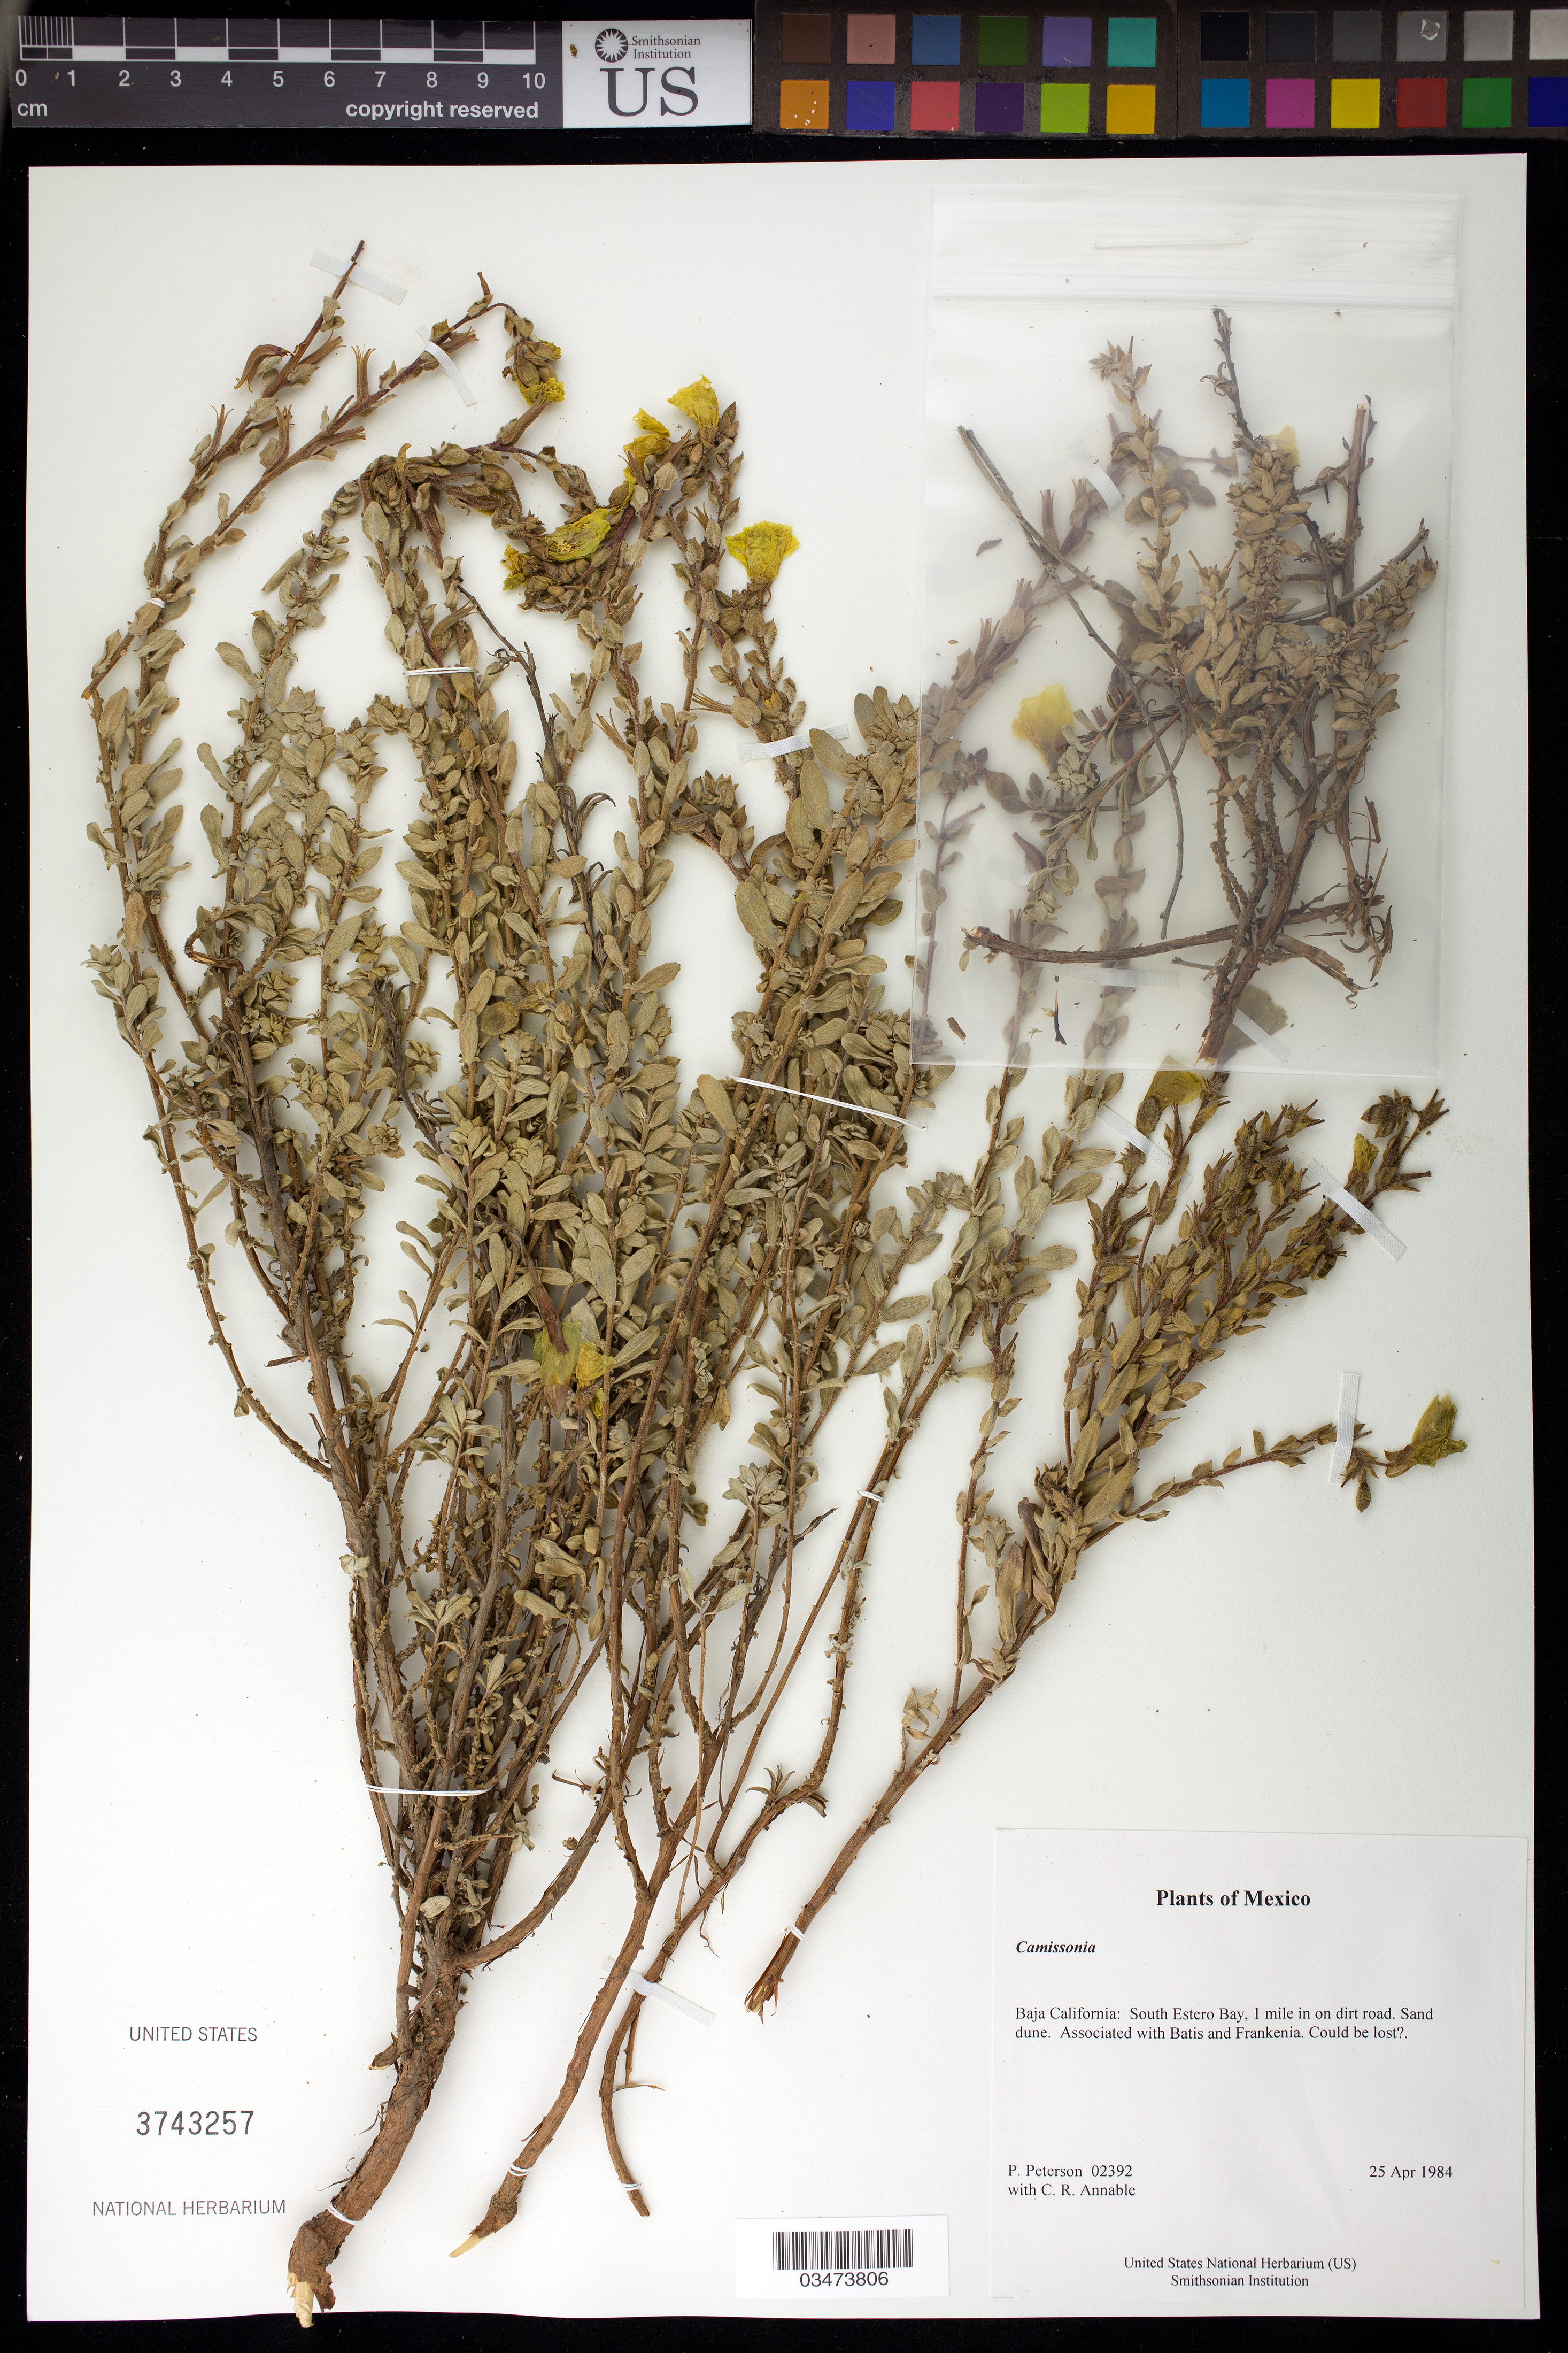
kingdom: Plantae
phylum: Tracheophyta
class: Magnoliopsida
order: Myrtales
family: Onagraceae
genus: Camissoniopsis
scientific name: Camissoniopsis cheiranthifolia subsp. suffruticosa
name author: (S. Watson) W.L. Wagner & Hoch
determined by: Wagner, W. L., (BOT), Smithsonian Institution - National Museum of Natural History (UNITED STATES)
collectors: P. M. Peterson & C. R. Annable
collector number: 02392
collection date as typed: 25 Apr 1984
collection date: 1984-04-25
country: Mexico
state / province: Baja California Norte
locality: South Estero Bay, 1 mile in on dirt road.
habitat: Sand dune. Associated with Batis and Frankenia.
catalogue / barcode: US 3743257